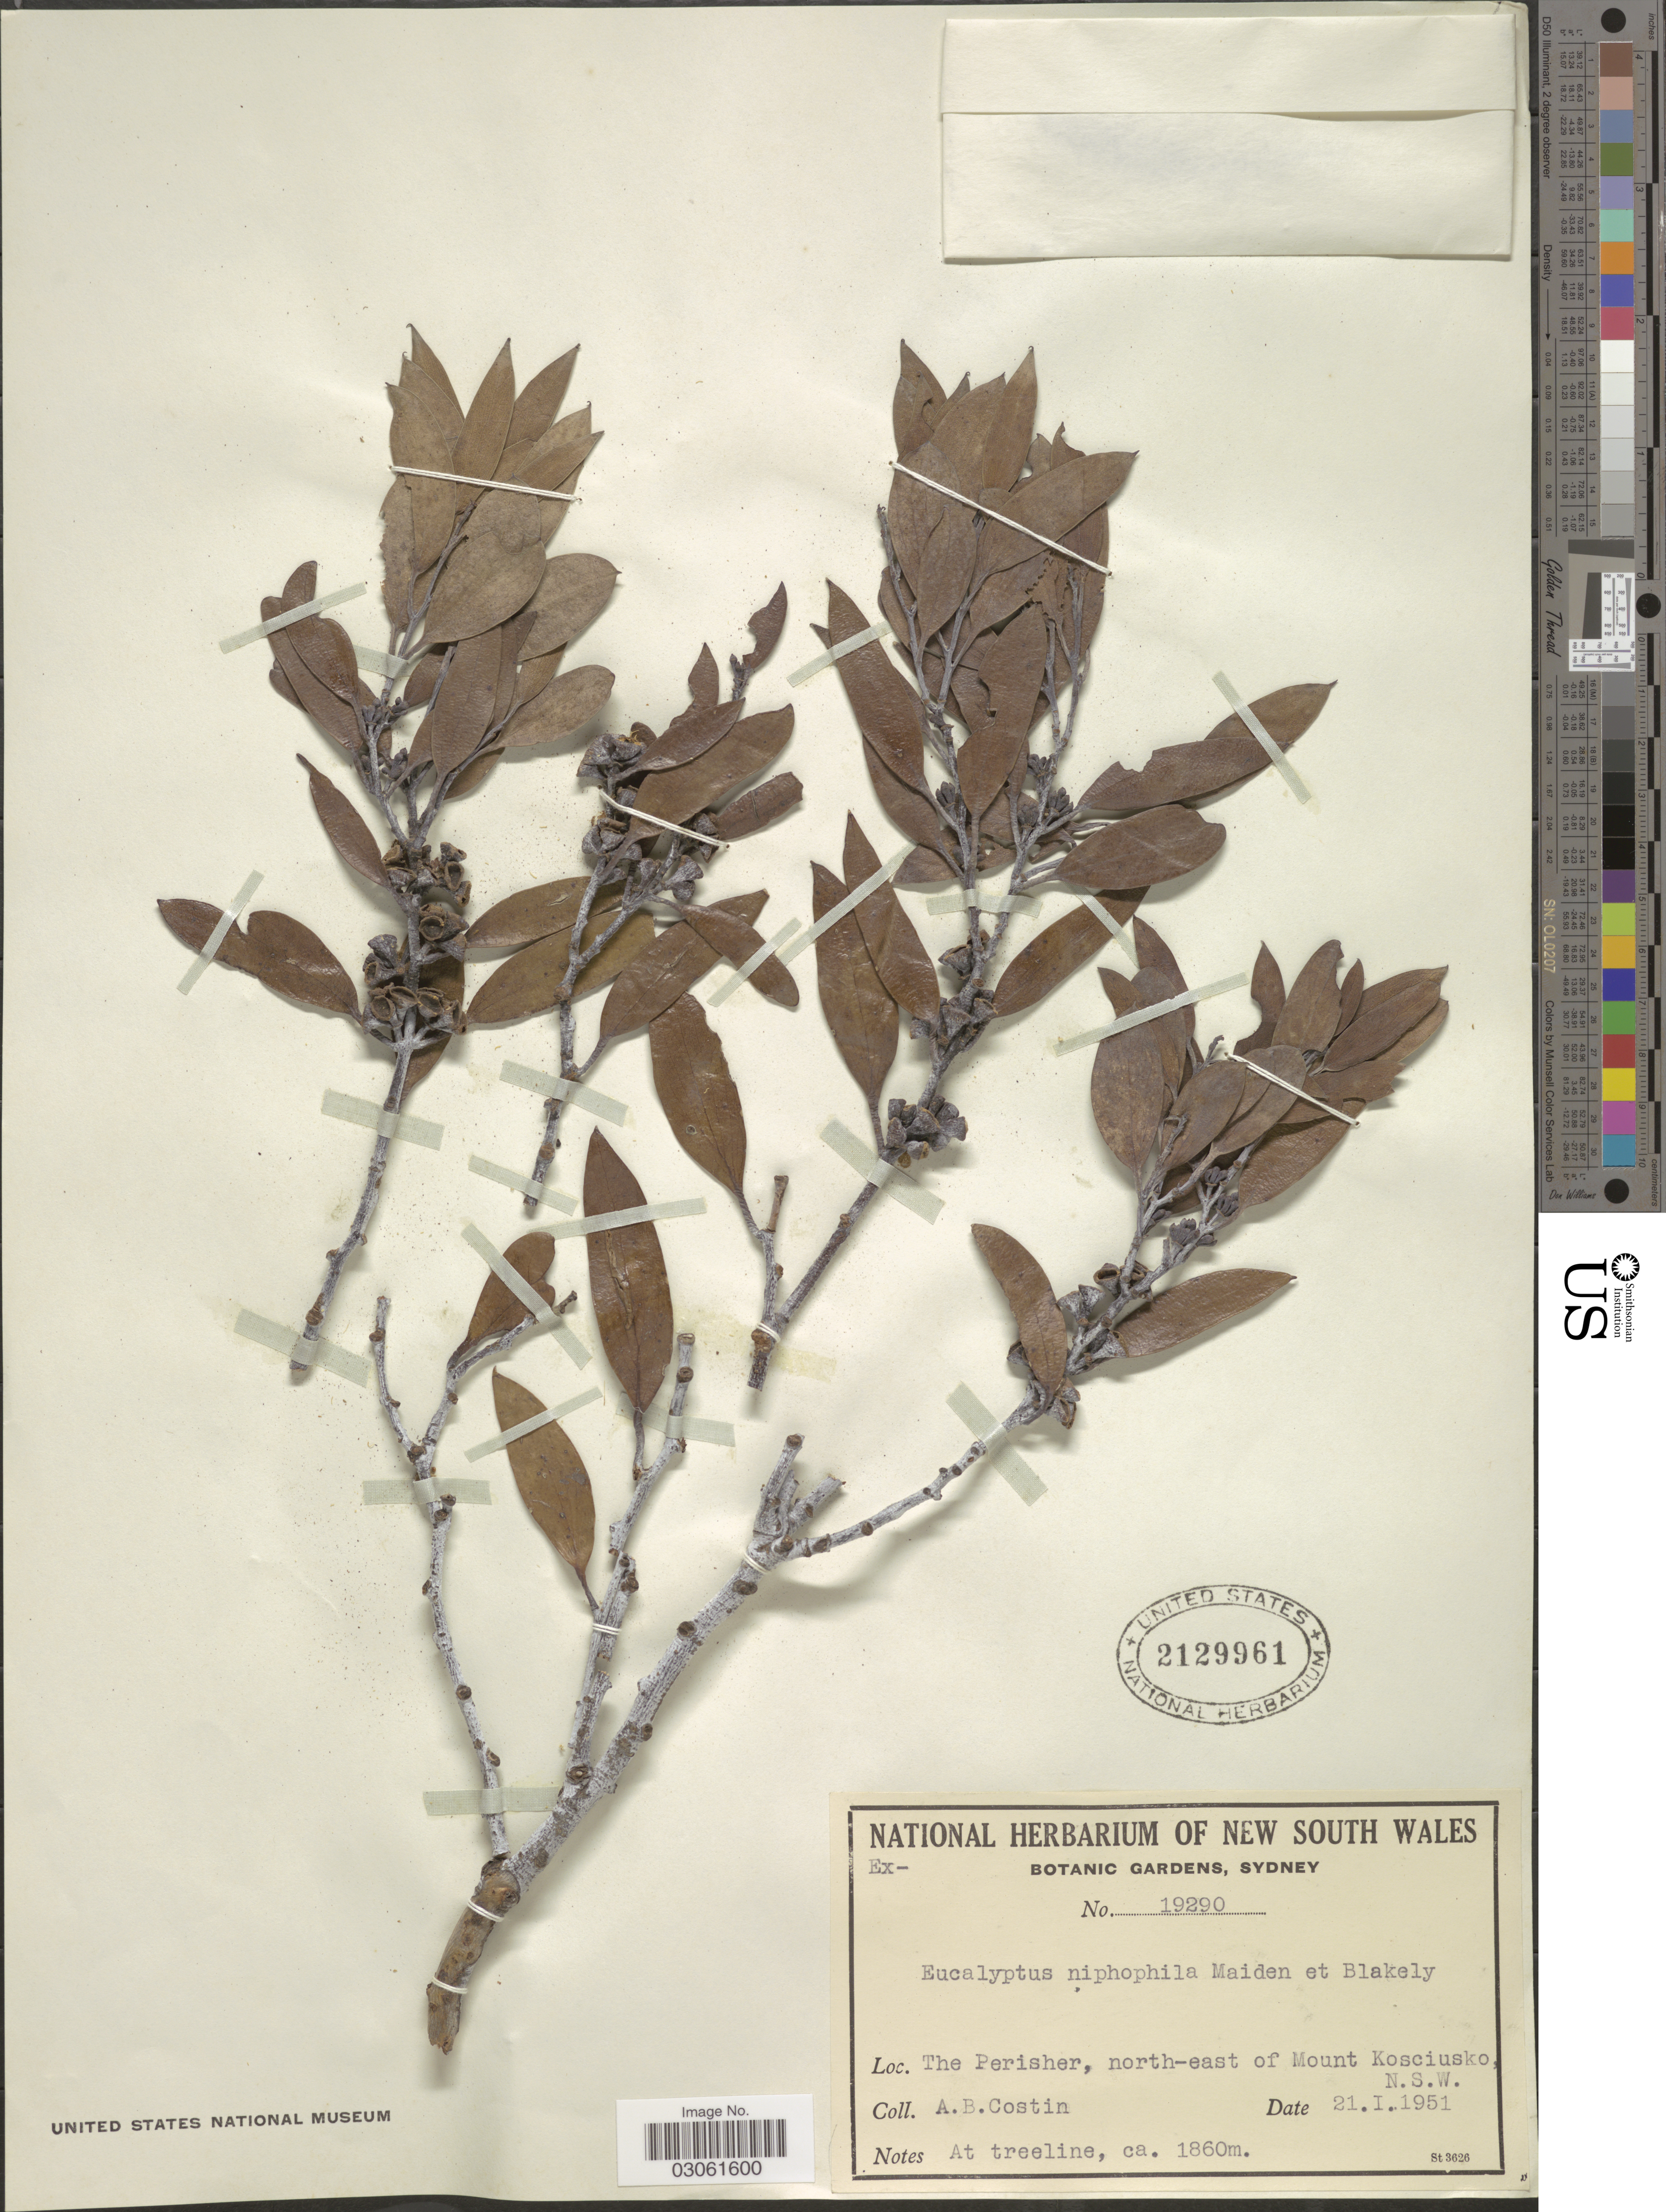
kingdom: Plantae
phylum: Tracheophyta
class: Magnoliopsida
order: Myrtales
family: Myrtaceae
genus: Eucalyptus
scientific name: Eucalyptus niphophila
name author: Maiden & Blakely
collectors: A. Costin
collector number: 19290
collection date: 1951-01-21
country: Australia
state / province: New South Wales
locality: The Perisher, north-east of Mount Kosciusko.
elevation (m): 1860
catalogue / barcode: US 2129961